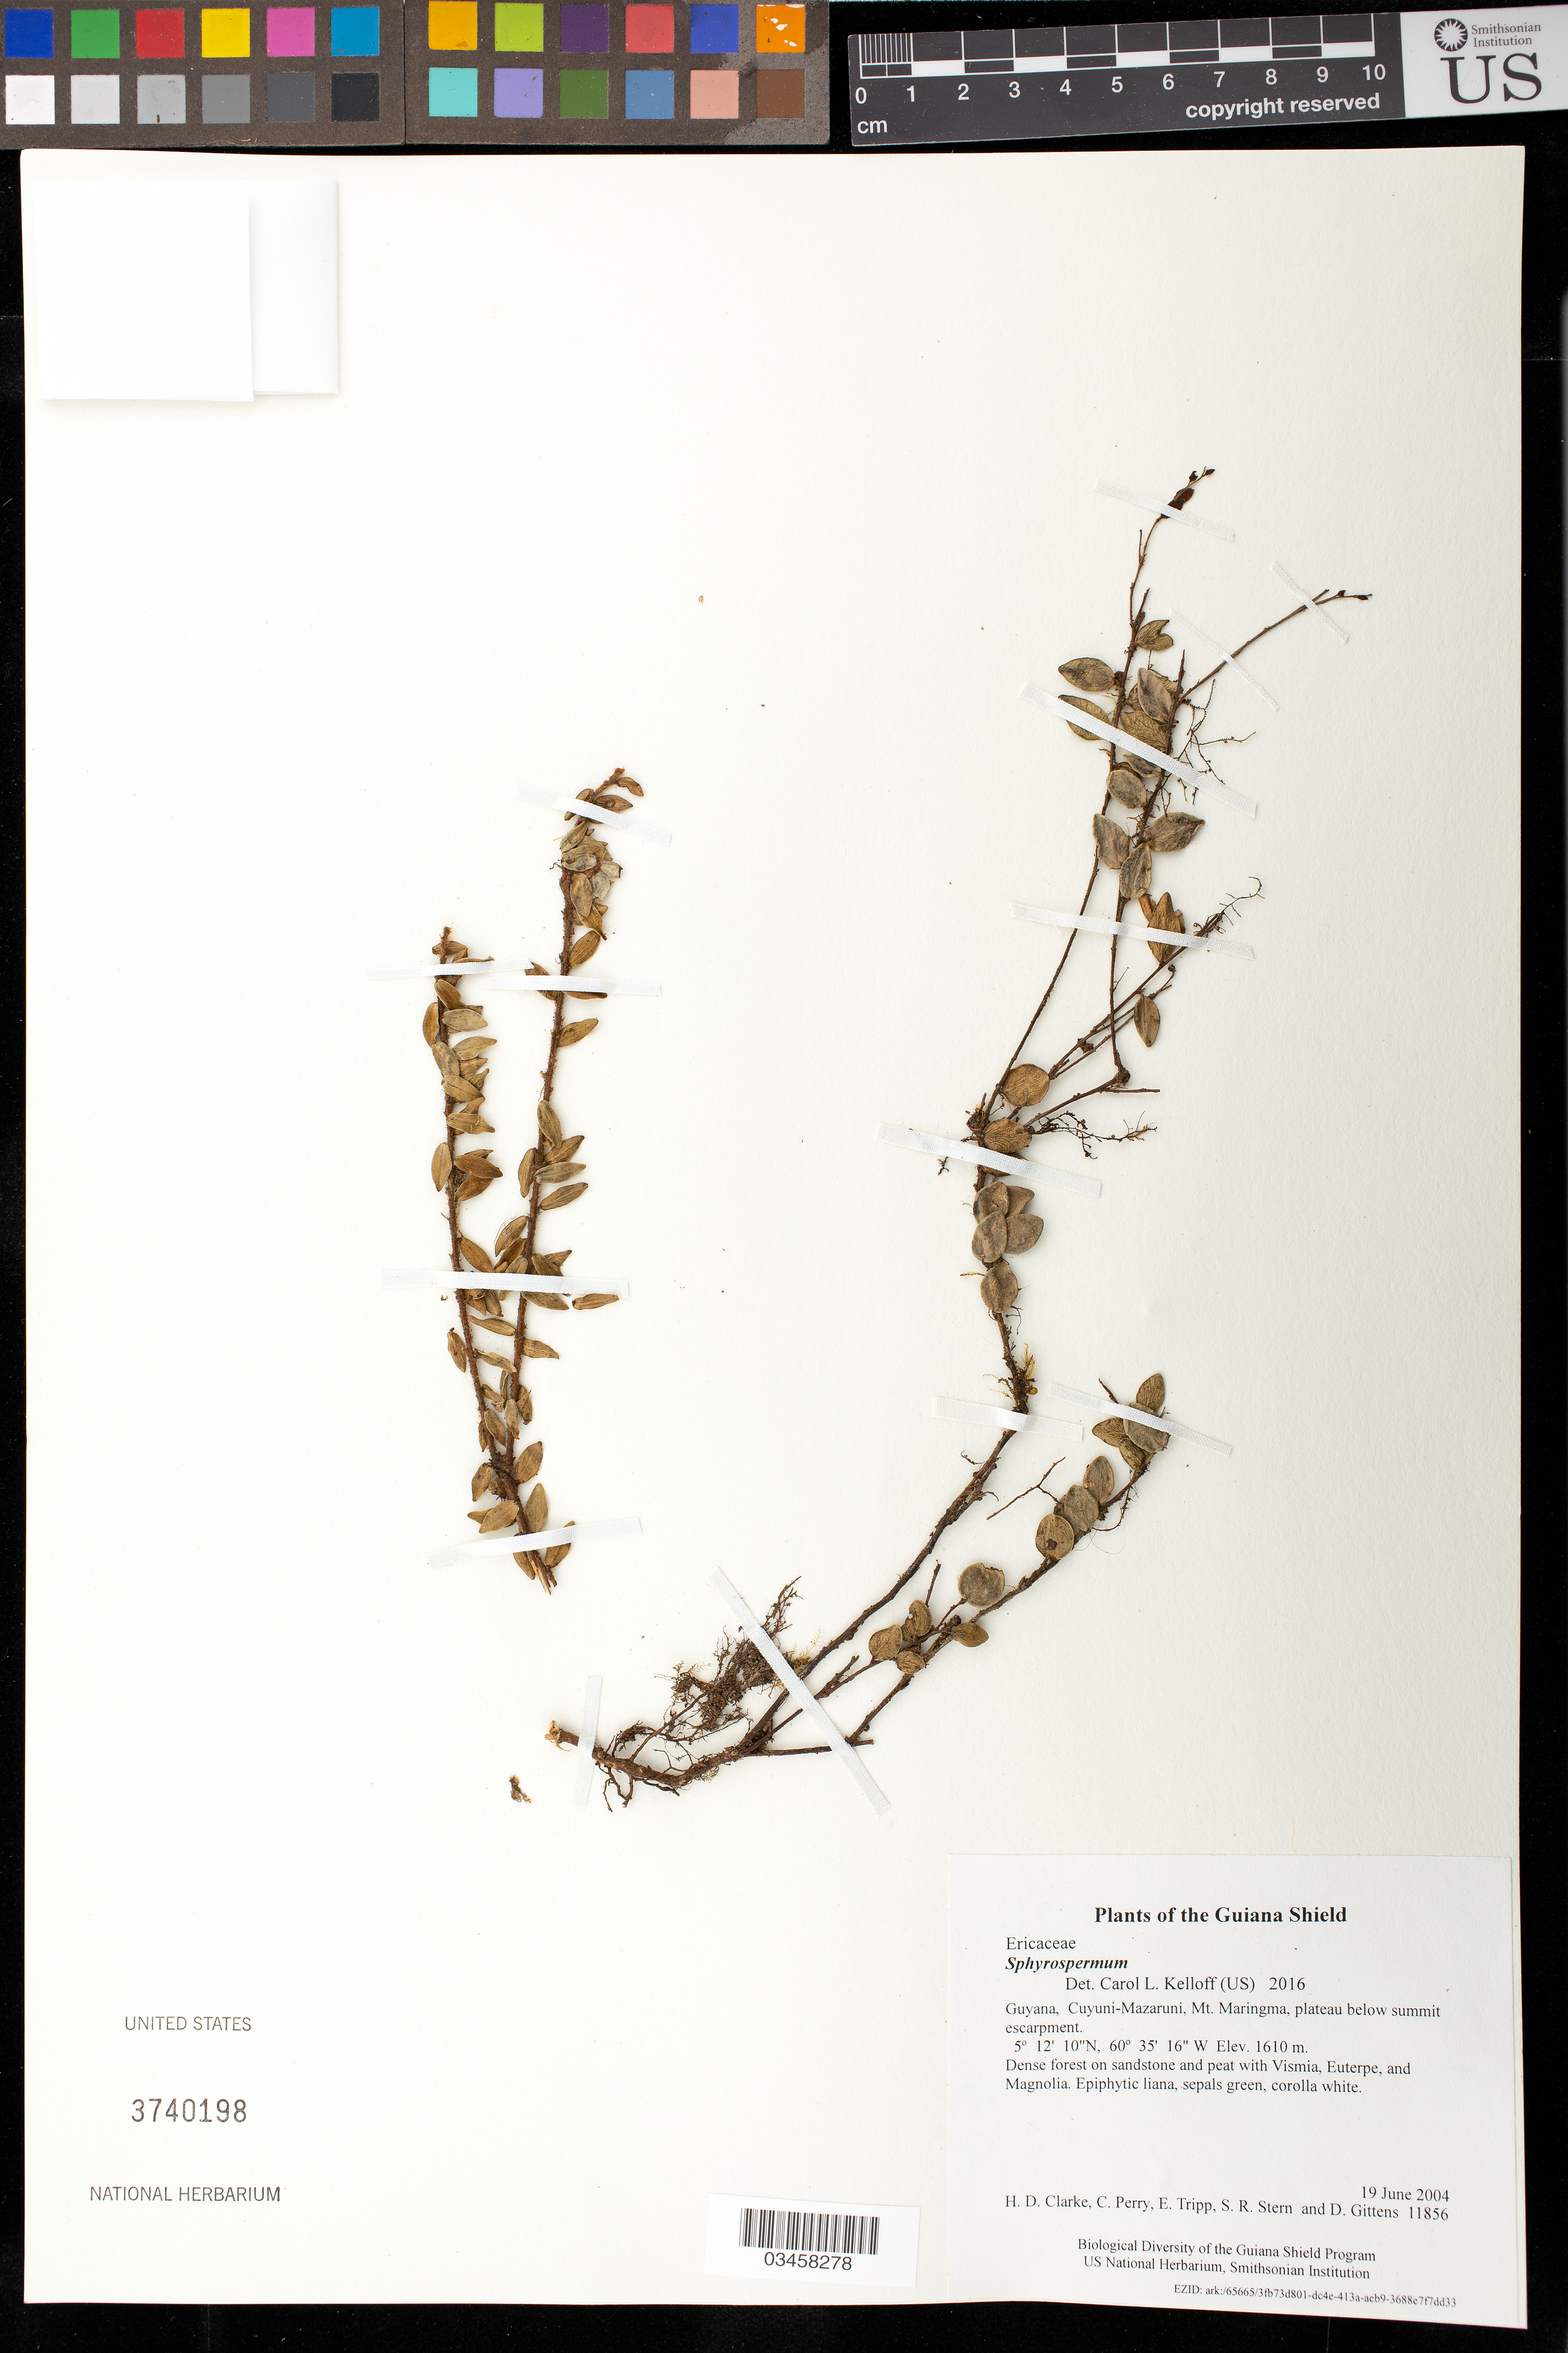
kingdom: Plantae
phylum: Tracheophyta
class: Magnoliopsida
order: Ericales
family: Ericaceae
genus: Sphyrospermum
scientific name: Sphyrospermum sp.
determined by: Kelloff, Carol L., (US), Smithsonian Institution - National Museum of Natural History (UNITED STATES)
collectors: H. D. Clarke, C. Perry, E. Tripp, S. R. Stern & D. Gittens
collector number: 11856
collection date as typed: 19 June 2004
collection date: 2004-06-19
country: Guyana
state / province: Cuyuni-Mazaruni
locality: Mt. Maringma, plateau below summit escarpment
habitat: Dense forest on sandstone and peat with Vismia, Euterpe, and Magnolia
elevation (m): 1610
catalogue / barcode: US 3740198